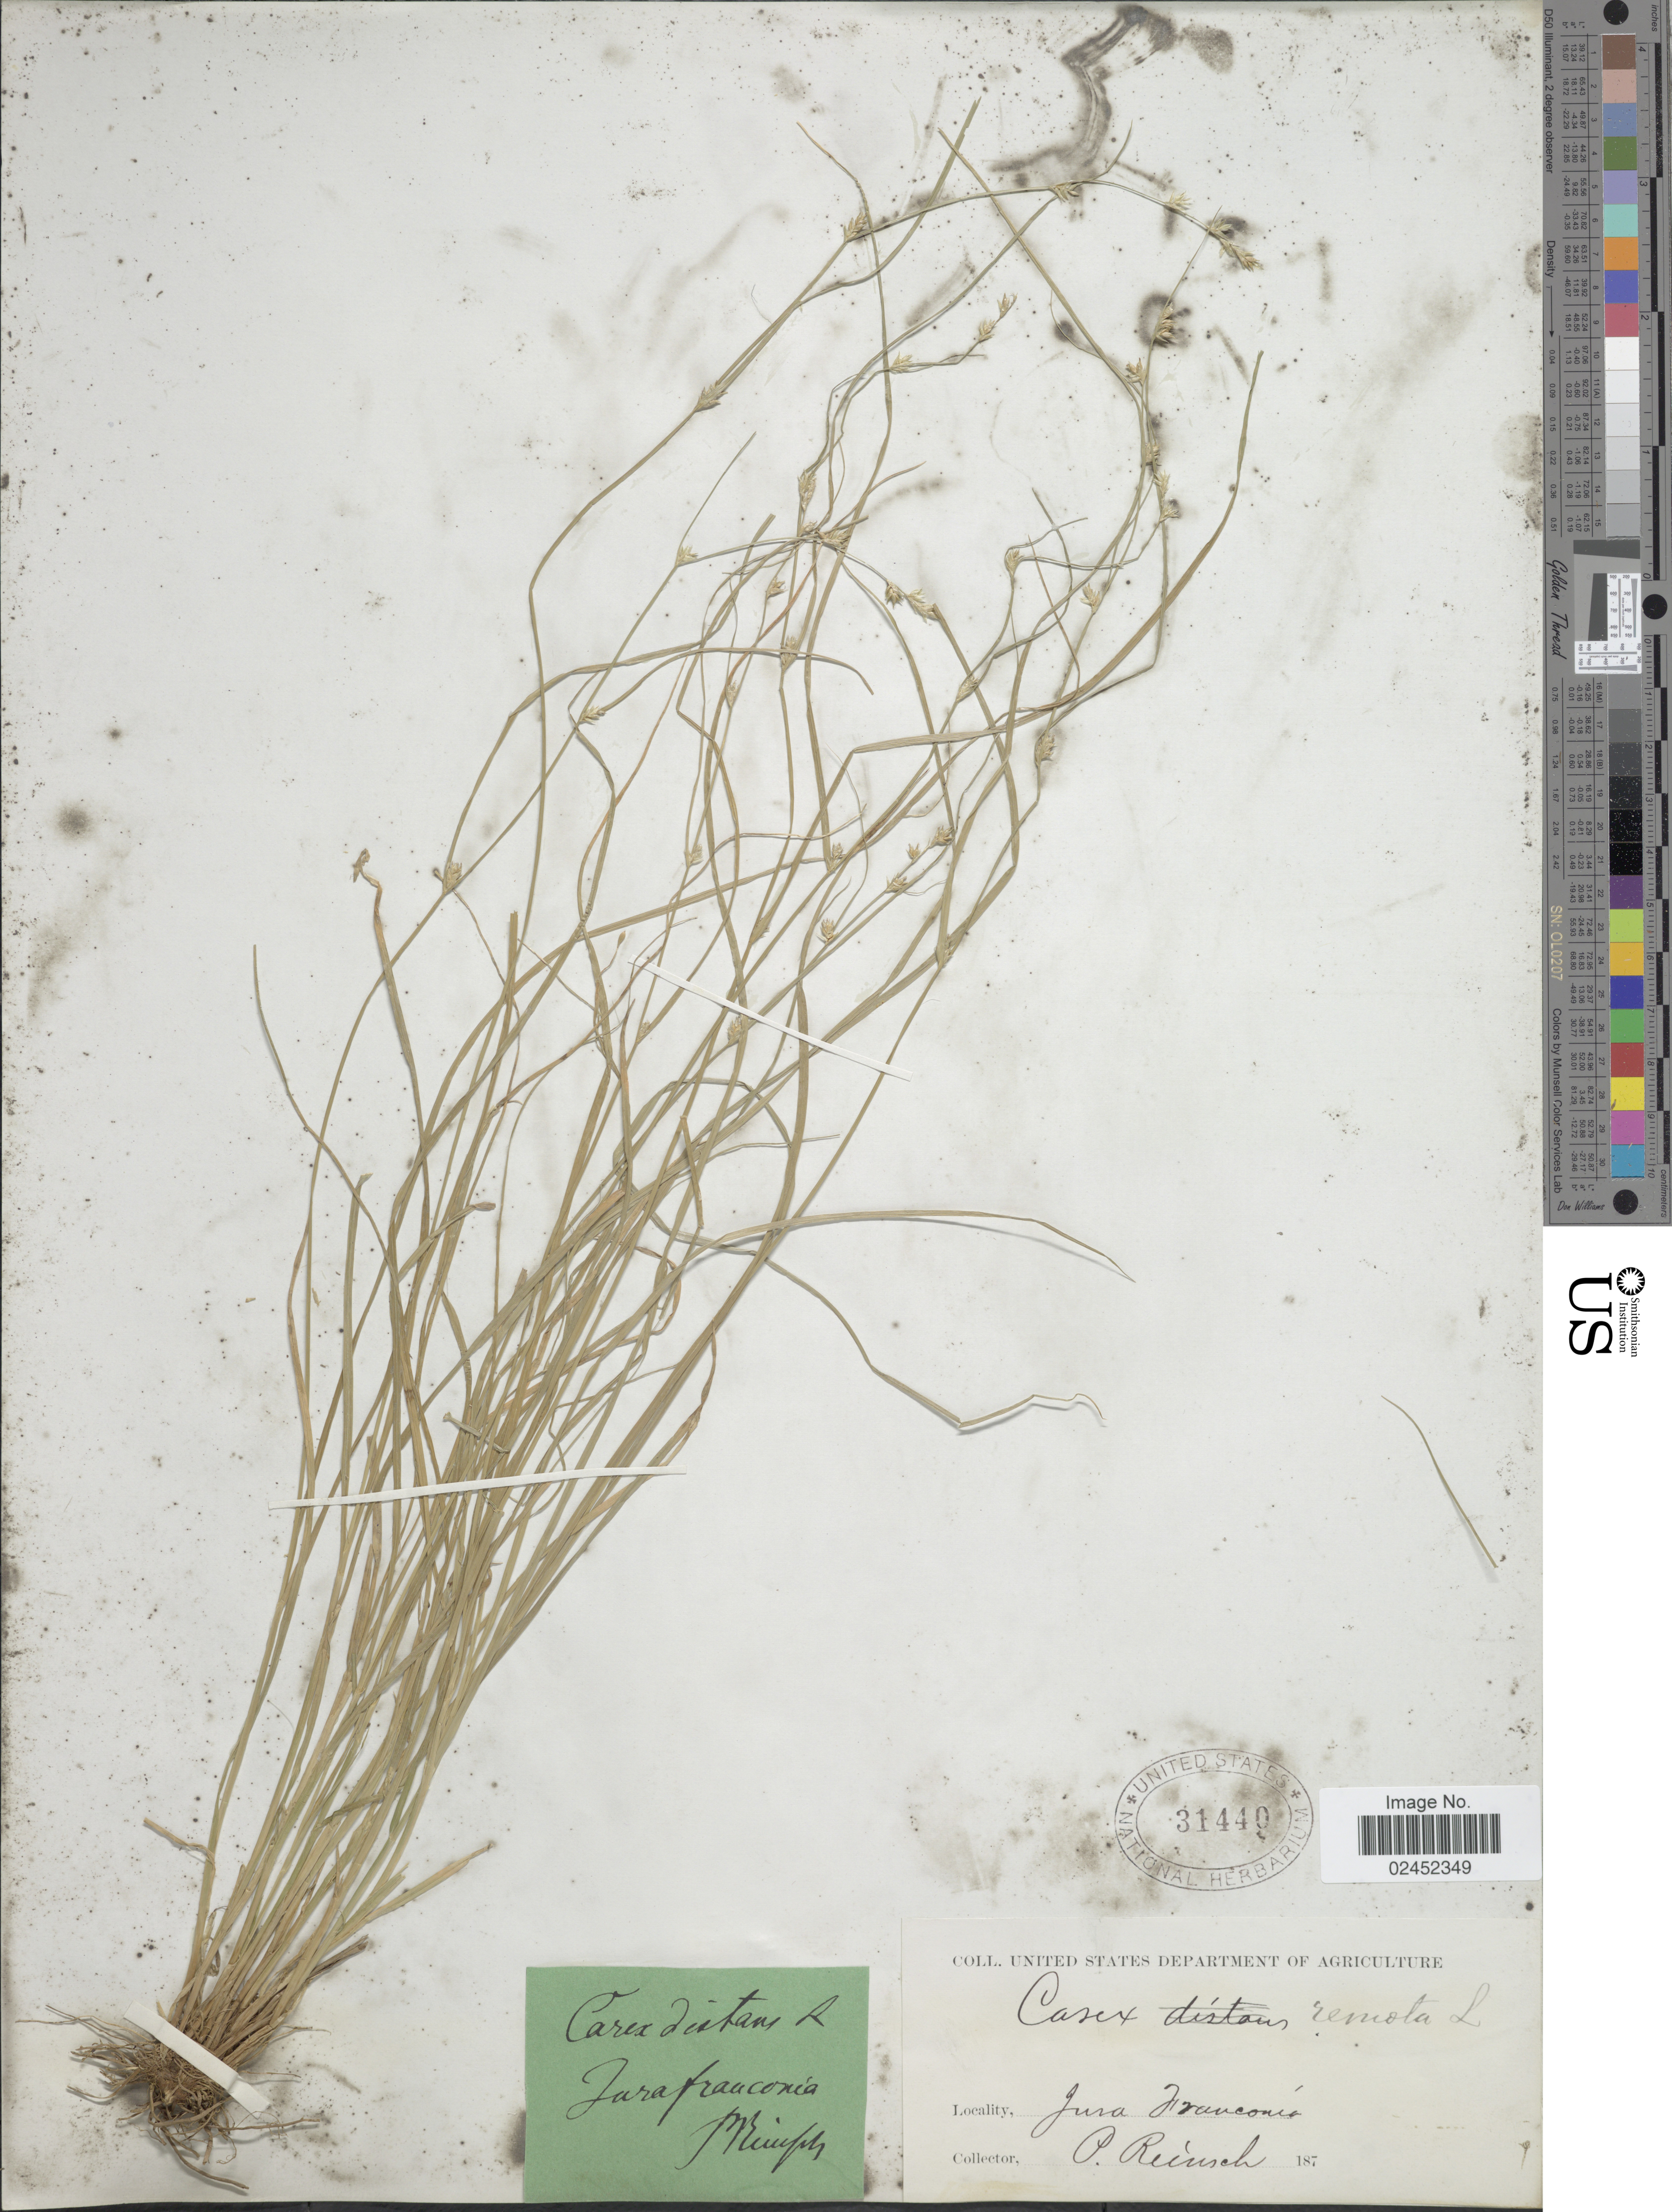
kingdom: Plantae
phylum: Tracheophyta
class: Liliopsida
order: Poales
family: Cyperaceae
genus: Carex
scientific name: Carex remota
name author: L.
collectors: P.F. Reinsch (herbarium)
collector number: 9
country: Germany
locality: Jura Franconia.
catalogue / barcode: US 31440